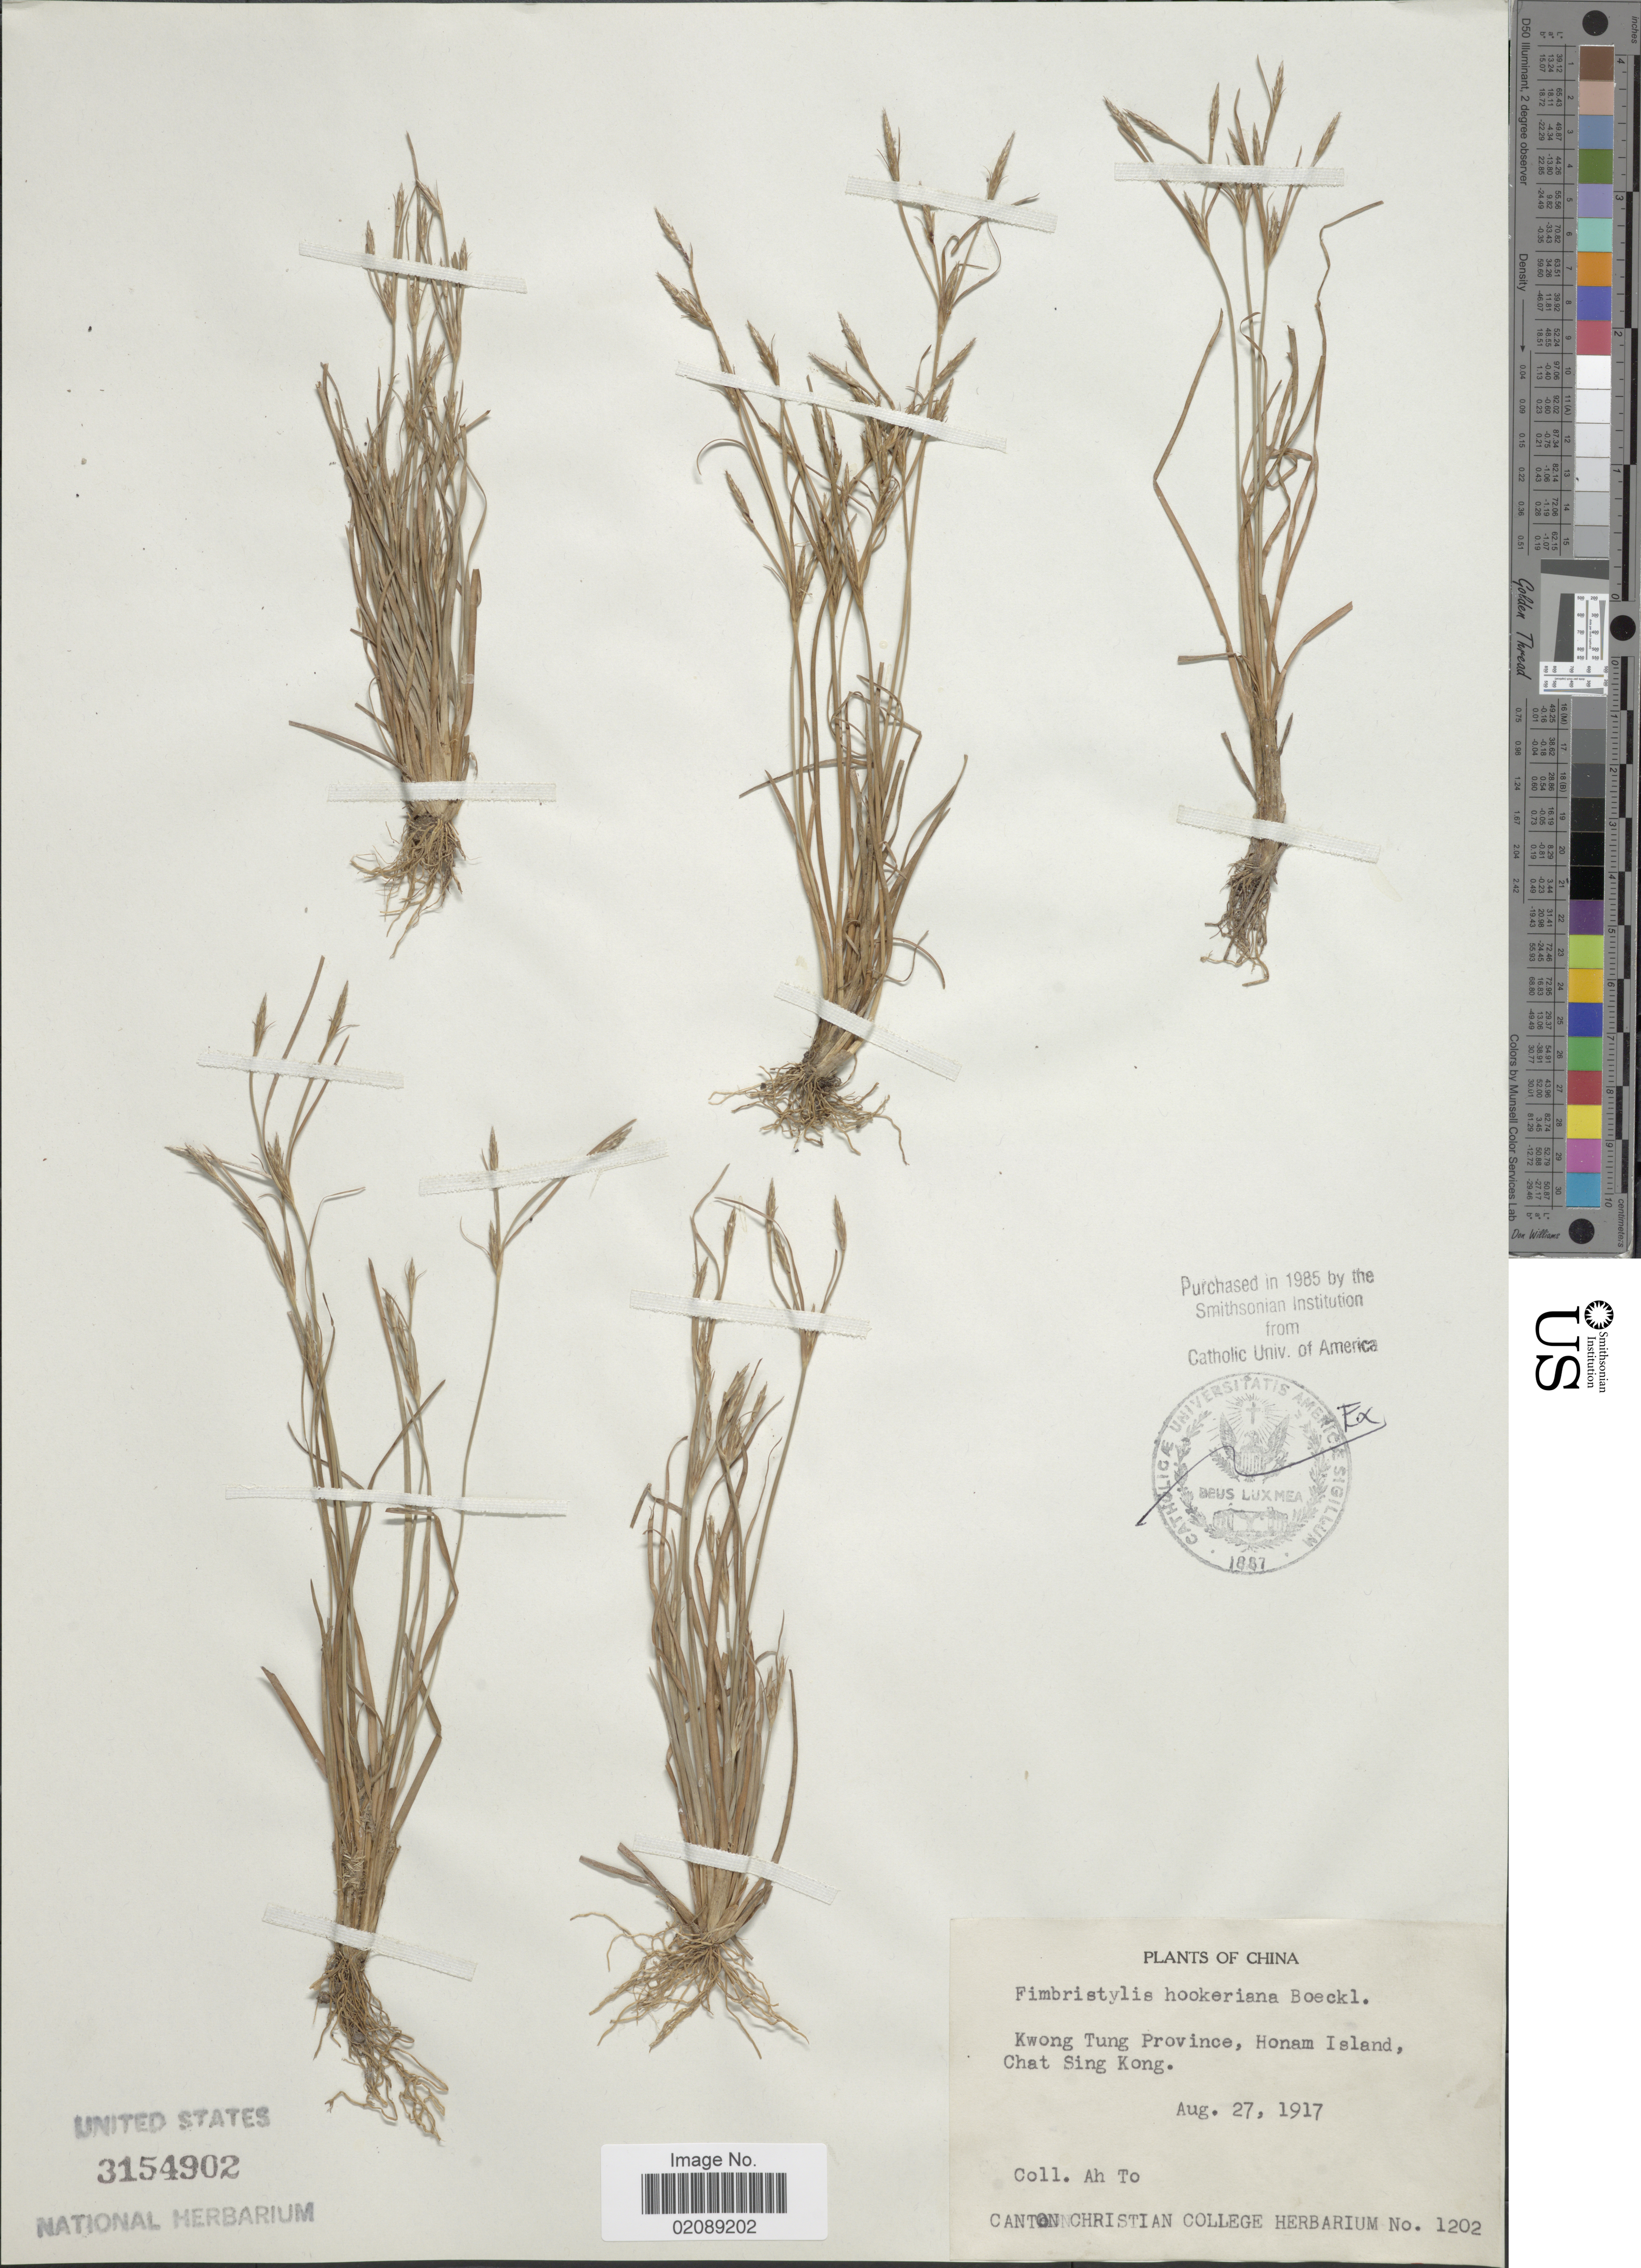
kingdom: Plantae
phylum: Tracheophyta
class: Liliopsida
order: Poales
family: Cyperaceae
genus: Fimbristylis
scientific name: Fimbristylis hookeriana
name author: Boeckeler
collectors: A. To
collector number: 1202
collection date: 1917-08-27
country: China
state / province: Guangdong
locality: Kwong Tung Province. Honam Island, Chat Sing Kong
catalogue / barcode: US 3154902